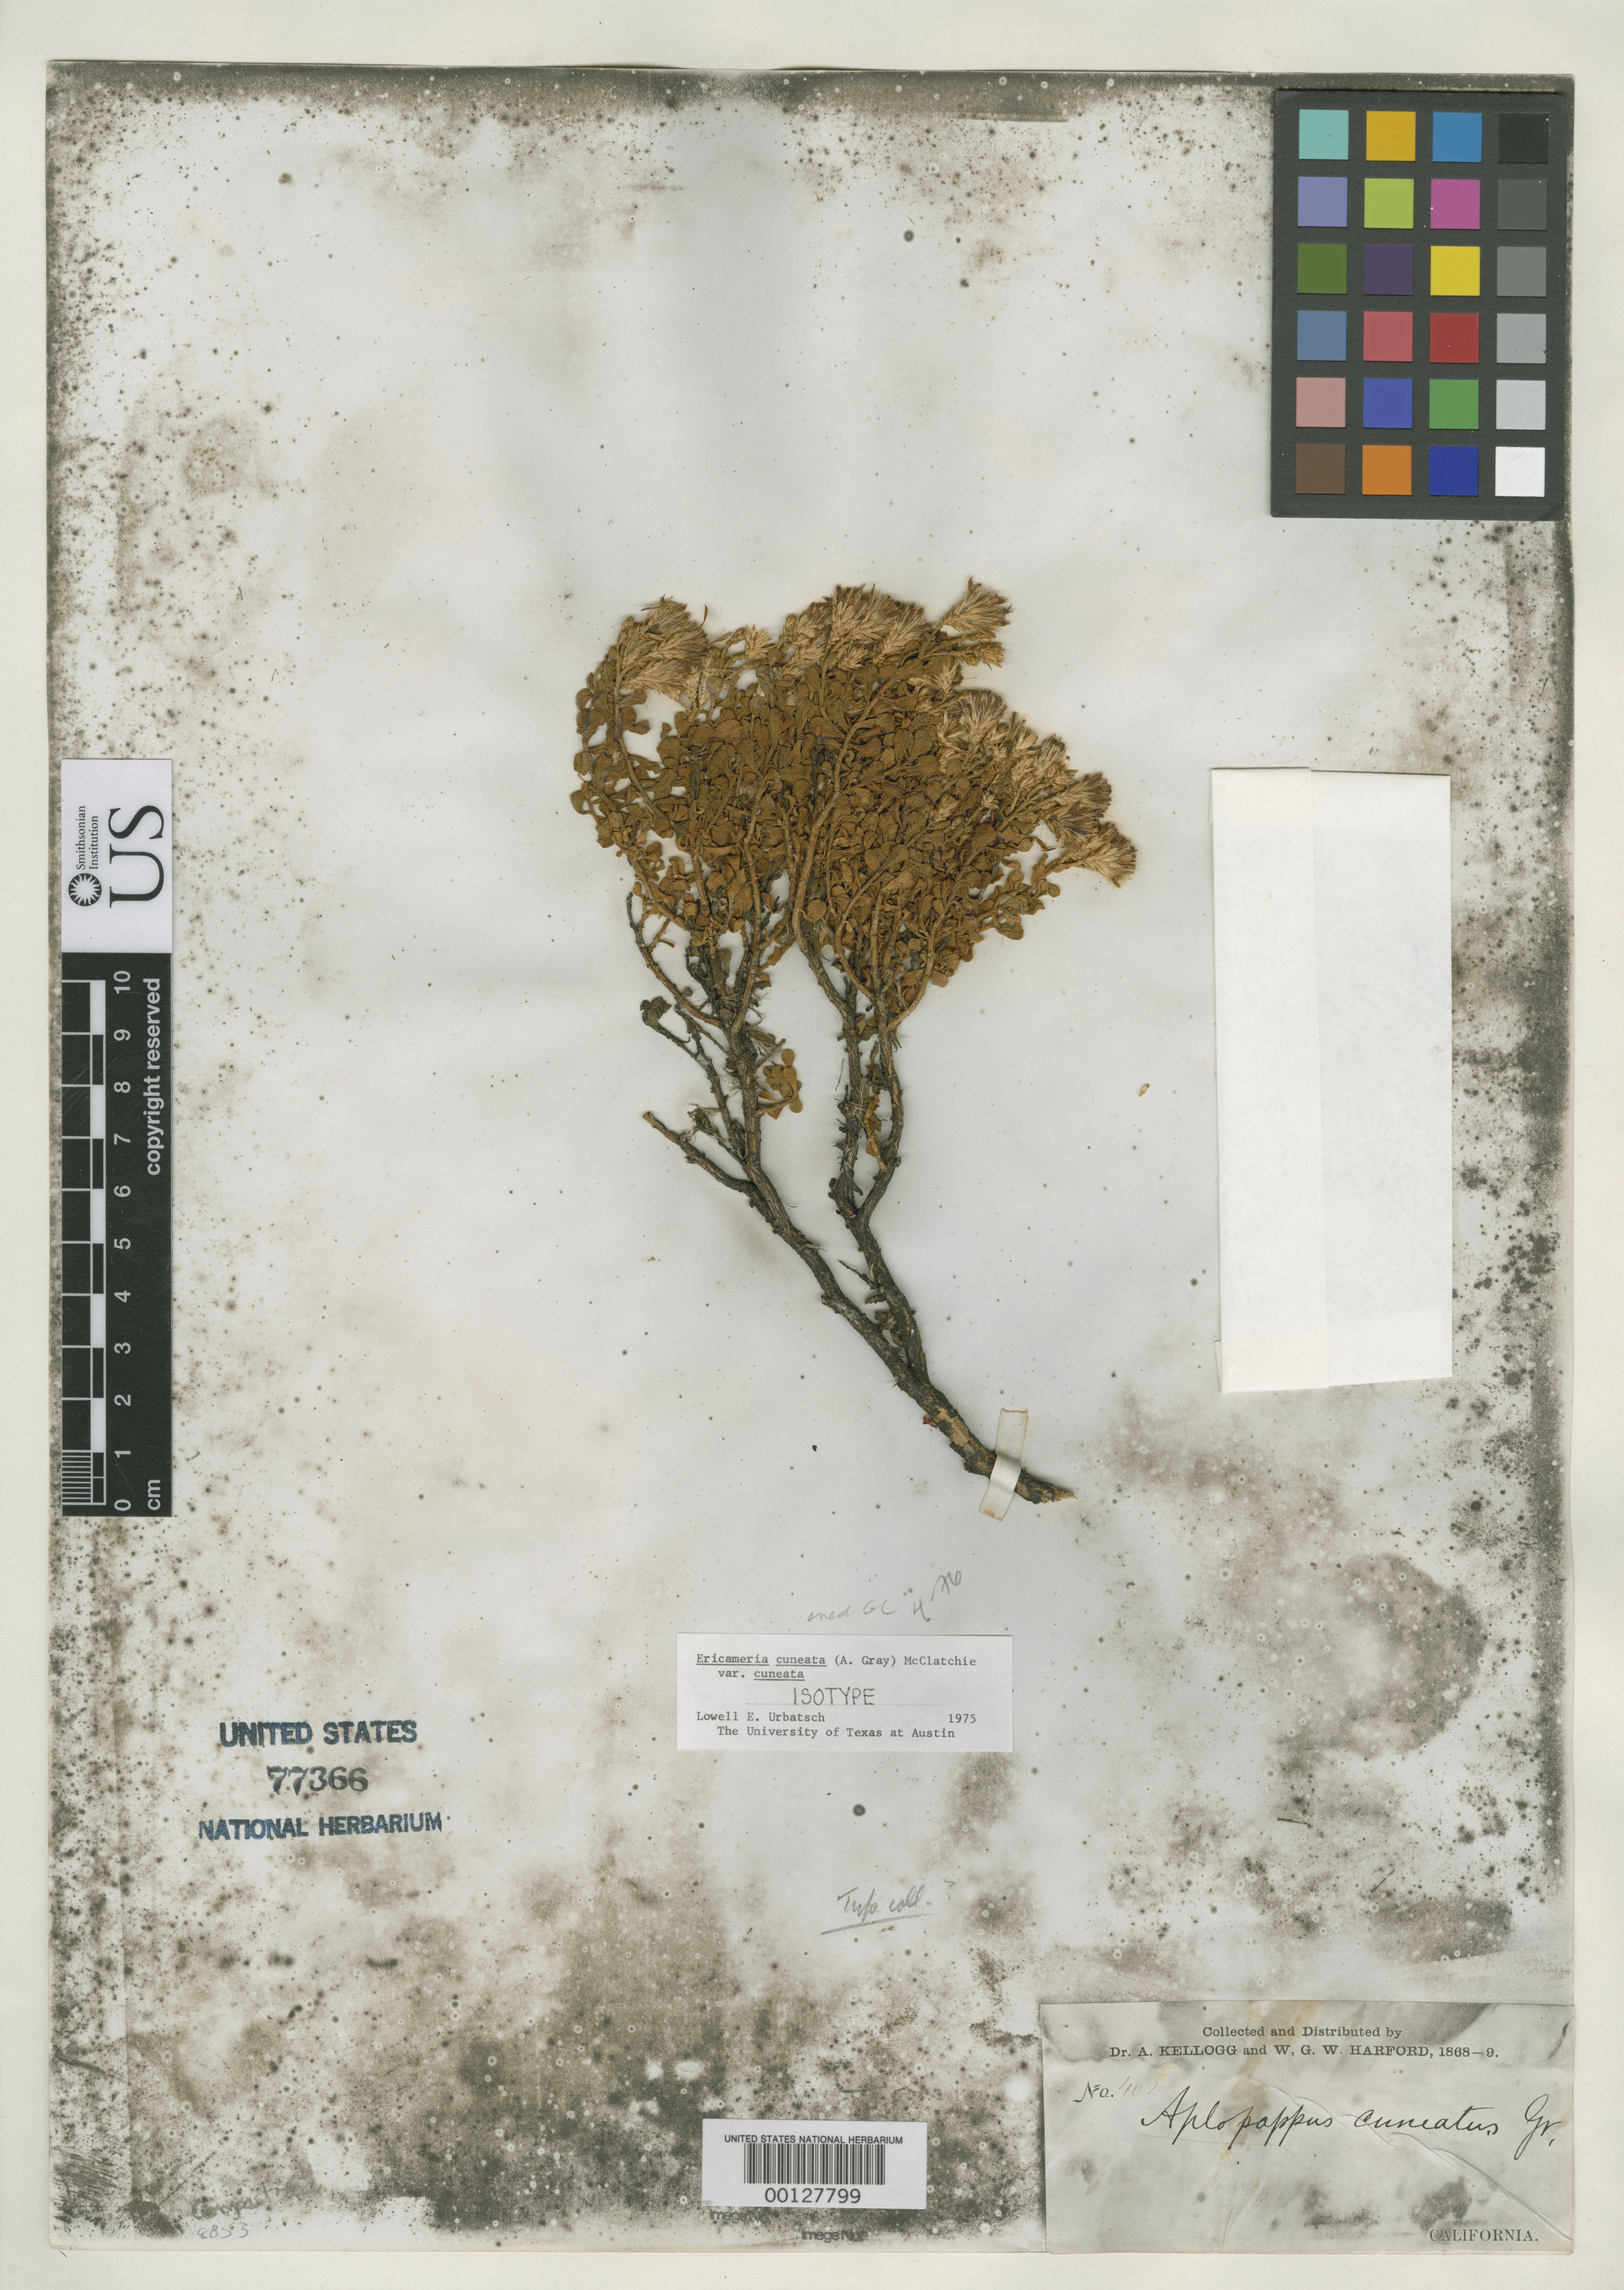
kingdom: Plantae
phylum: Tracheophyta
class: Magnoliopsida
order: Asterales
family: Asteraceae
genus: Haplopappus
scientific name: Haplopappus cuneatus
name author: A. Gray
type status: Isotype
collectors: A. Kellogg & W. G. W. Harford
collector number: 402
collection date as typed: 1868 to -- --- 1869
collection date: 1868/1869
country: United States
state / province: California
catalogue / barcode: US 77366